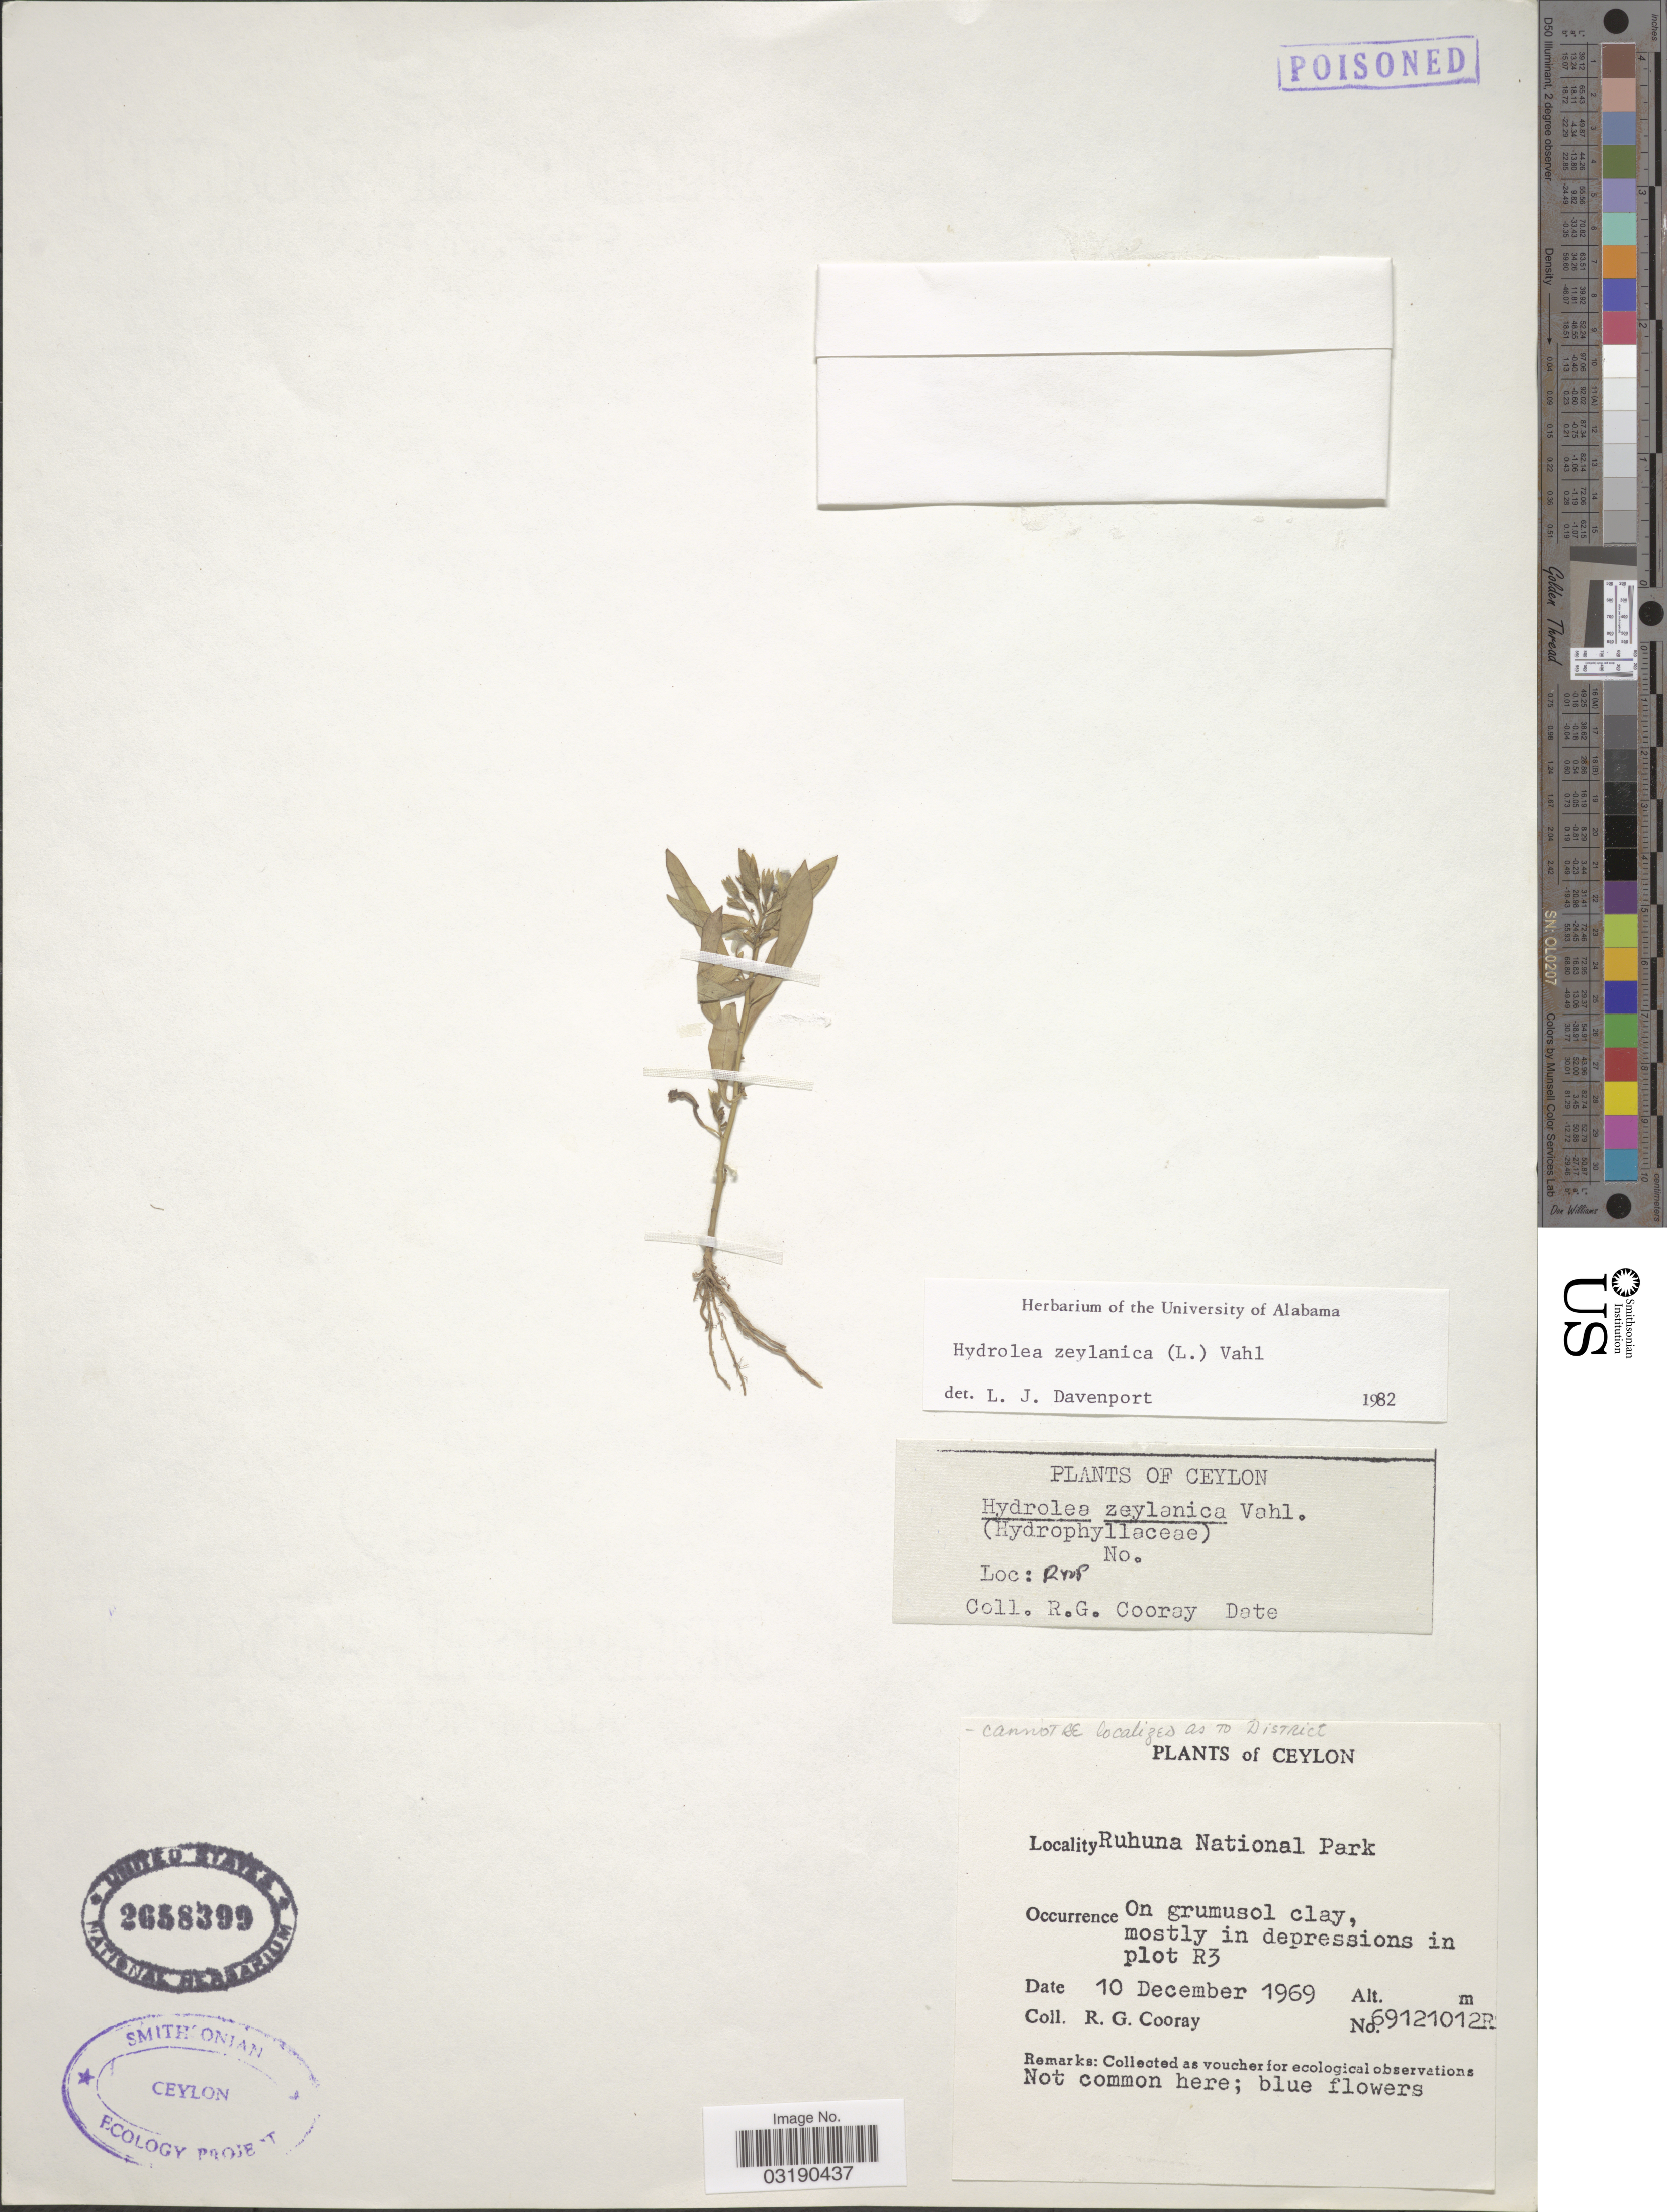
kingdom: Plantae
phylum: Tracheophyta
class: Magnoliopsida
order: Solanales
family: Hydroleaceae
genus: Hydrolea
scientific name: Hydrolea zeylanica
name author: (L.) Vahl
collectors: R. Cooray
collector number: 69121012R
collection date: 1969-12-10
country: Sri Lanka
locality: Ceylon. Ruhuna National Park. Mostly in depressions in plot R3.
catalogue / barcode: US 2658399